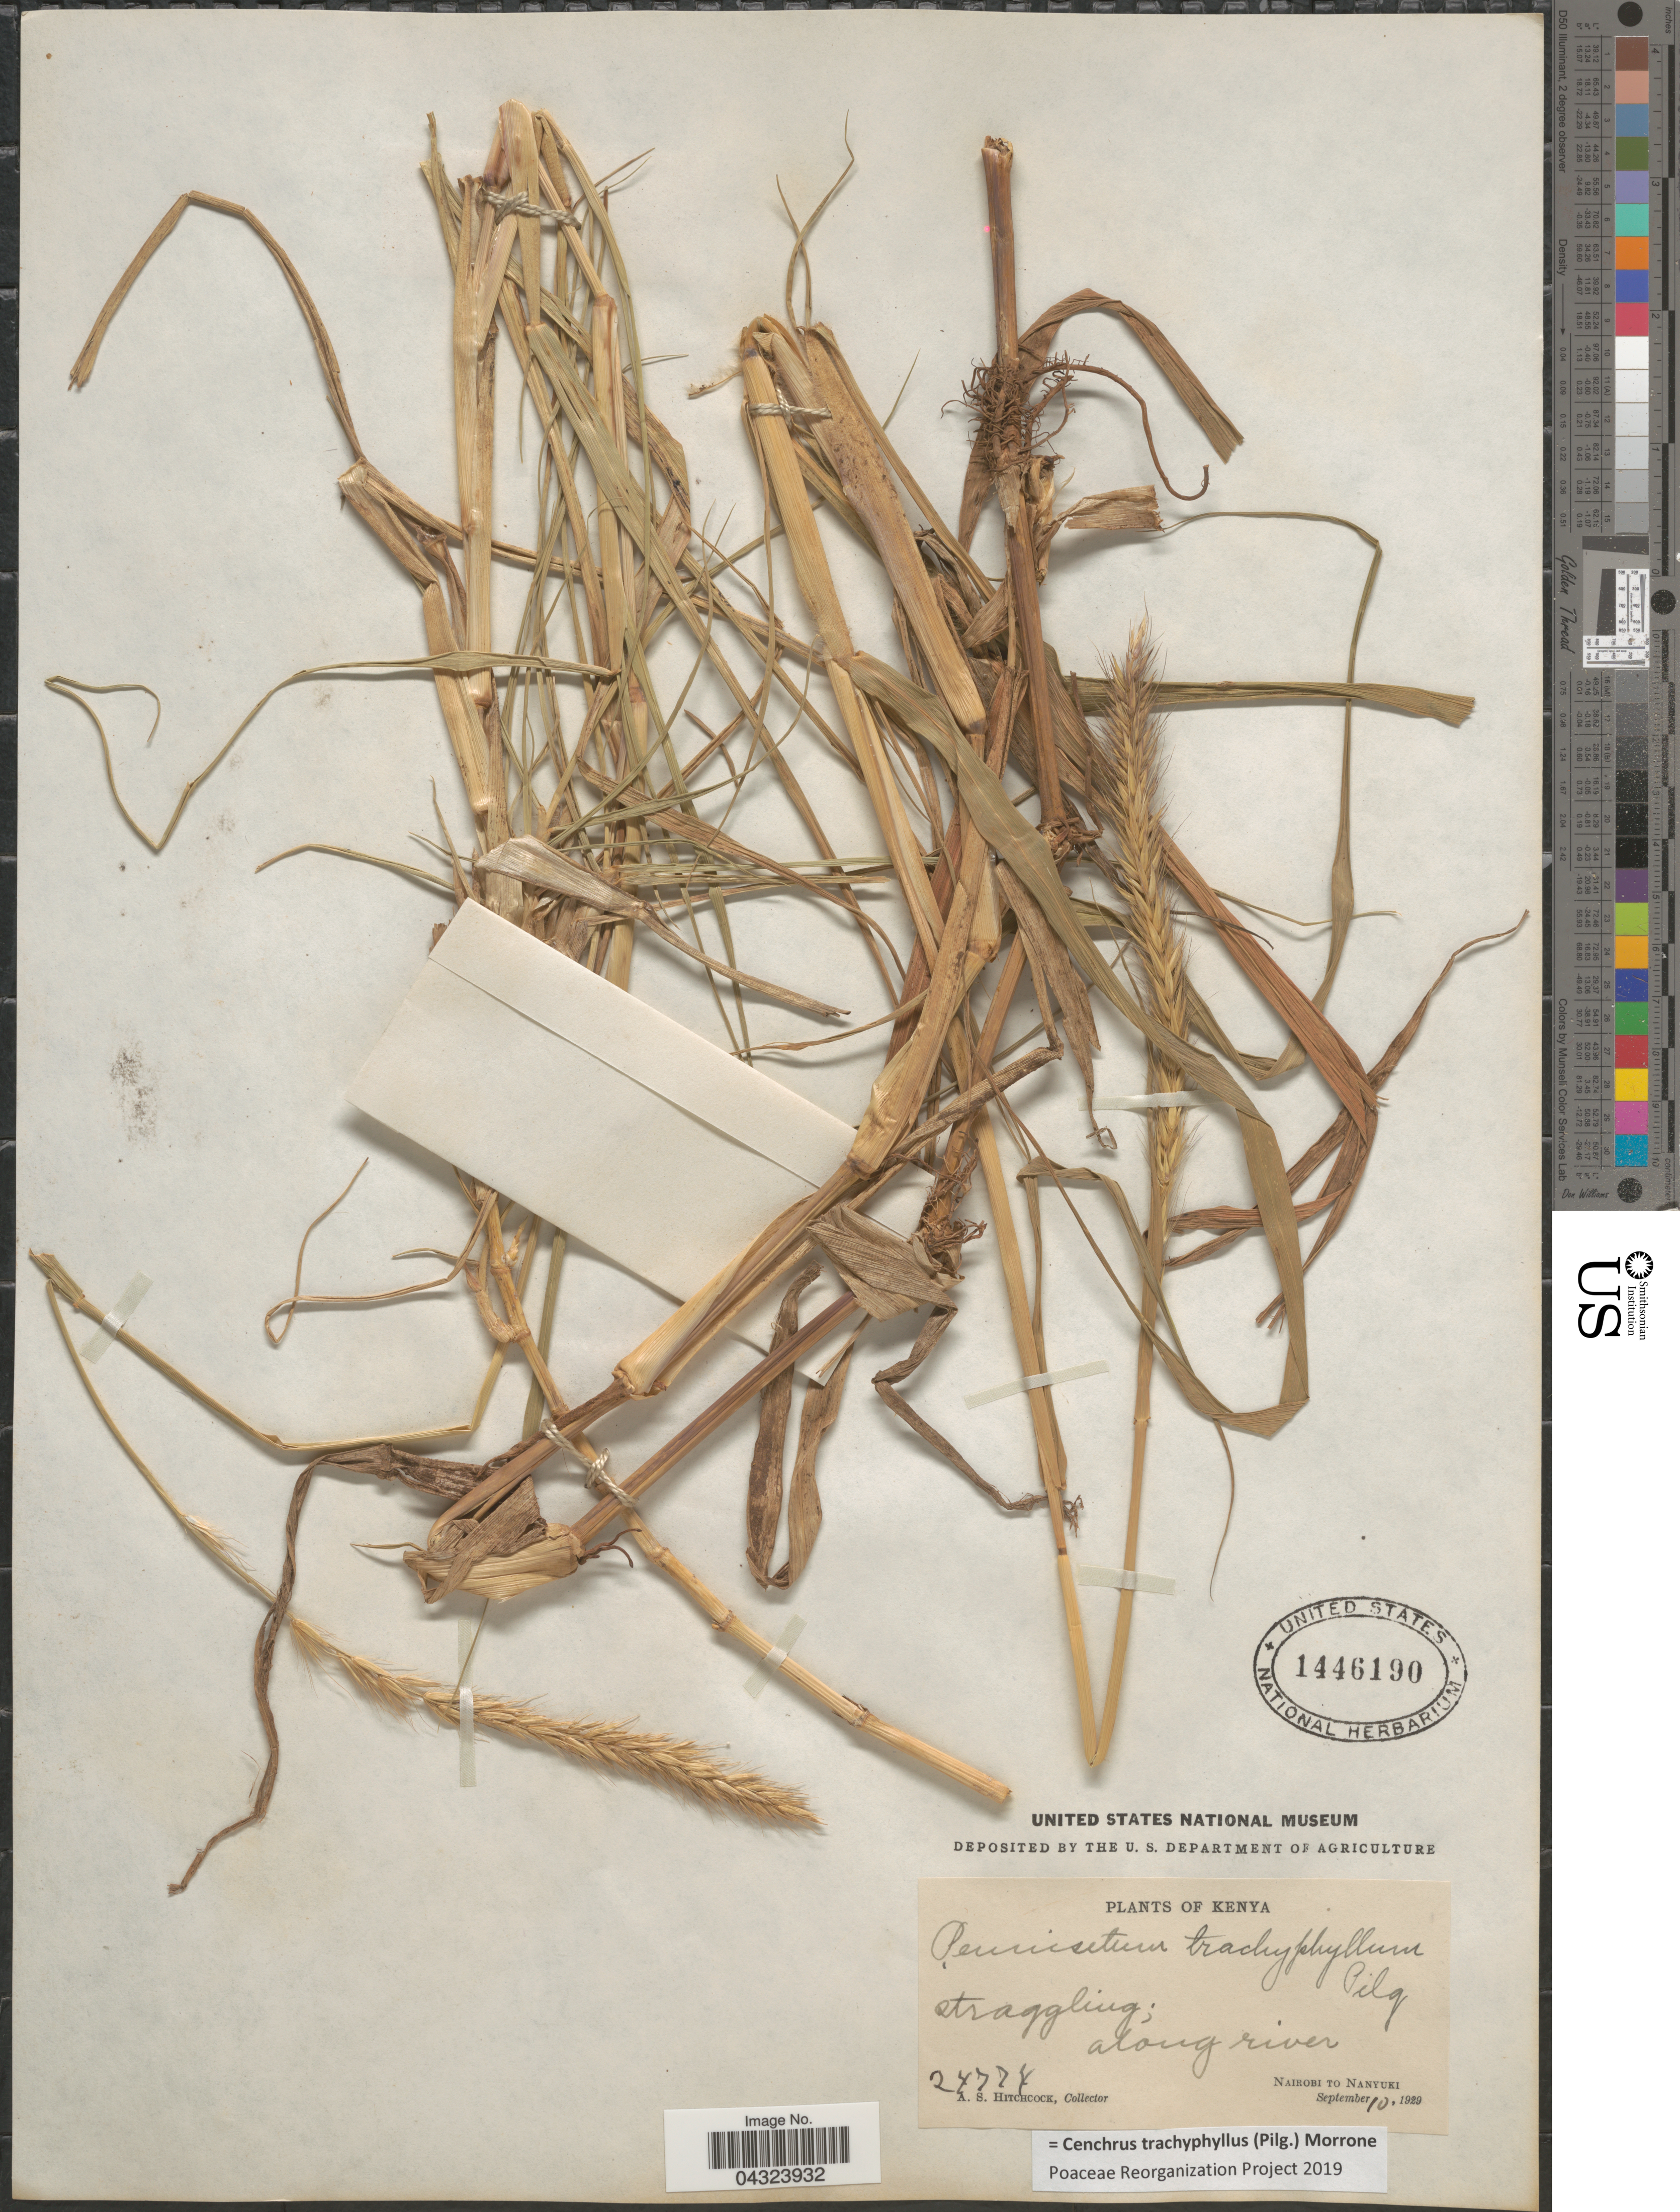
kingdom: Plantae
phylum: Tracheophyta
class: Liliopsida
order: Poales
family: Poaceae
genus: Cenchrus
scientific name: Cenchrus trachyphyllus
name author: (Pilg.) Morrone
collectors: A. S. Hitchcock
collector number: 24774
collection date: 1929-09-10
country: Kenya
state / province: Nairobi Area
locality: Nairobi to Nanyuki.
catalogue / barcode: US 1446190